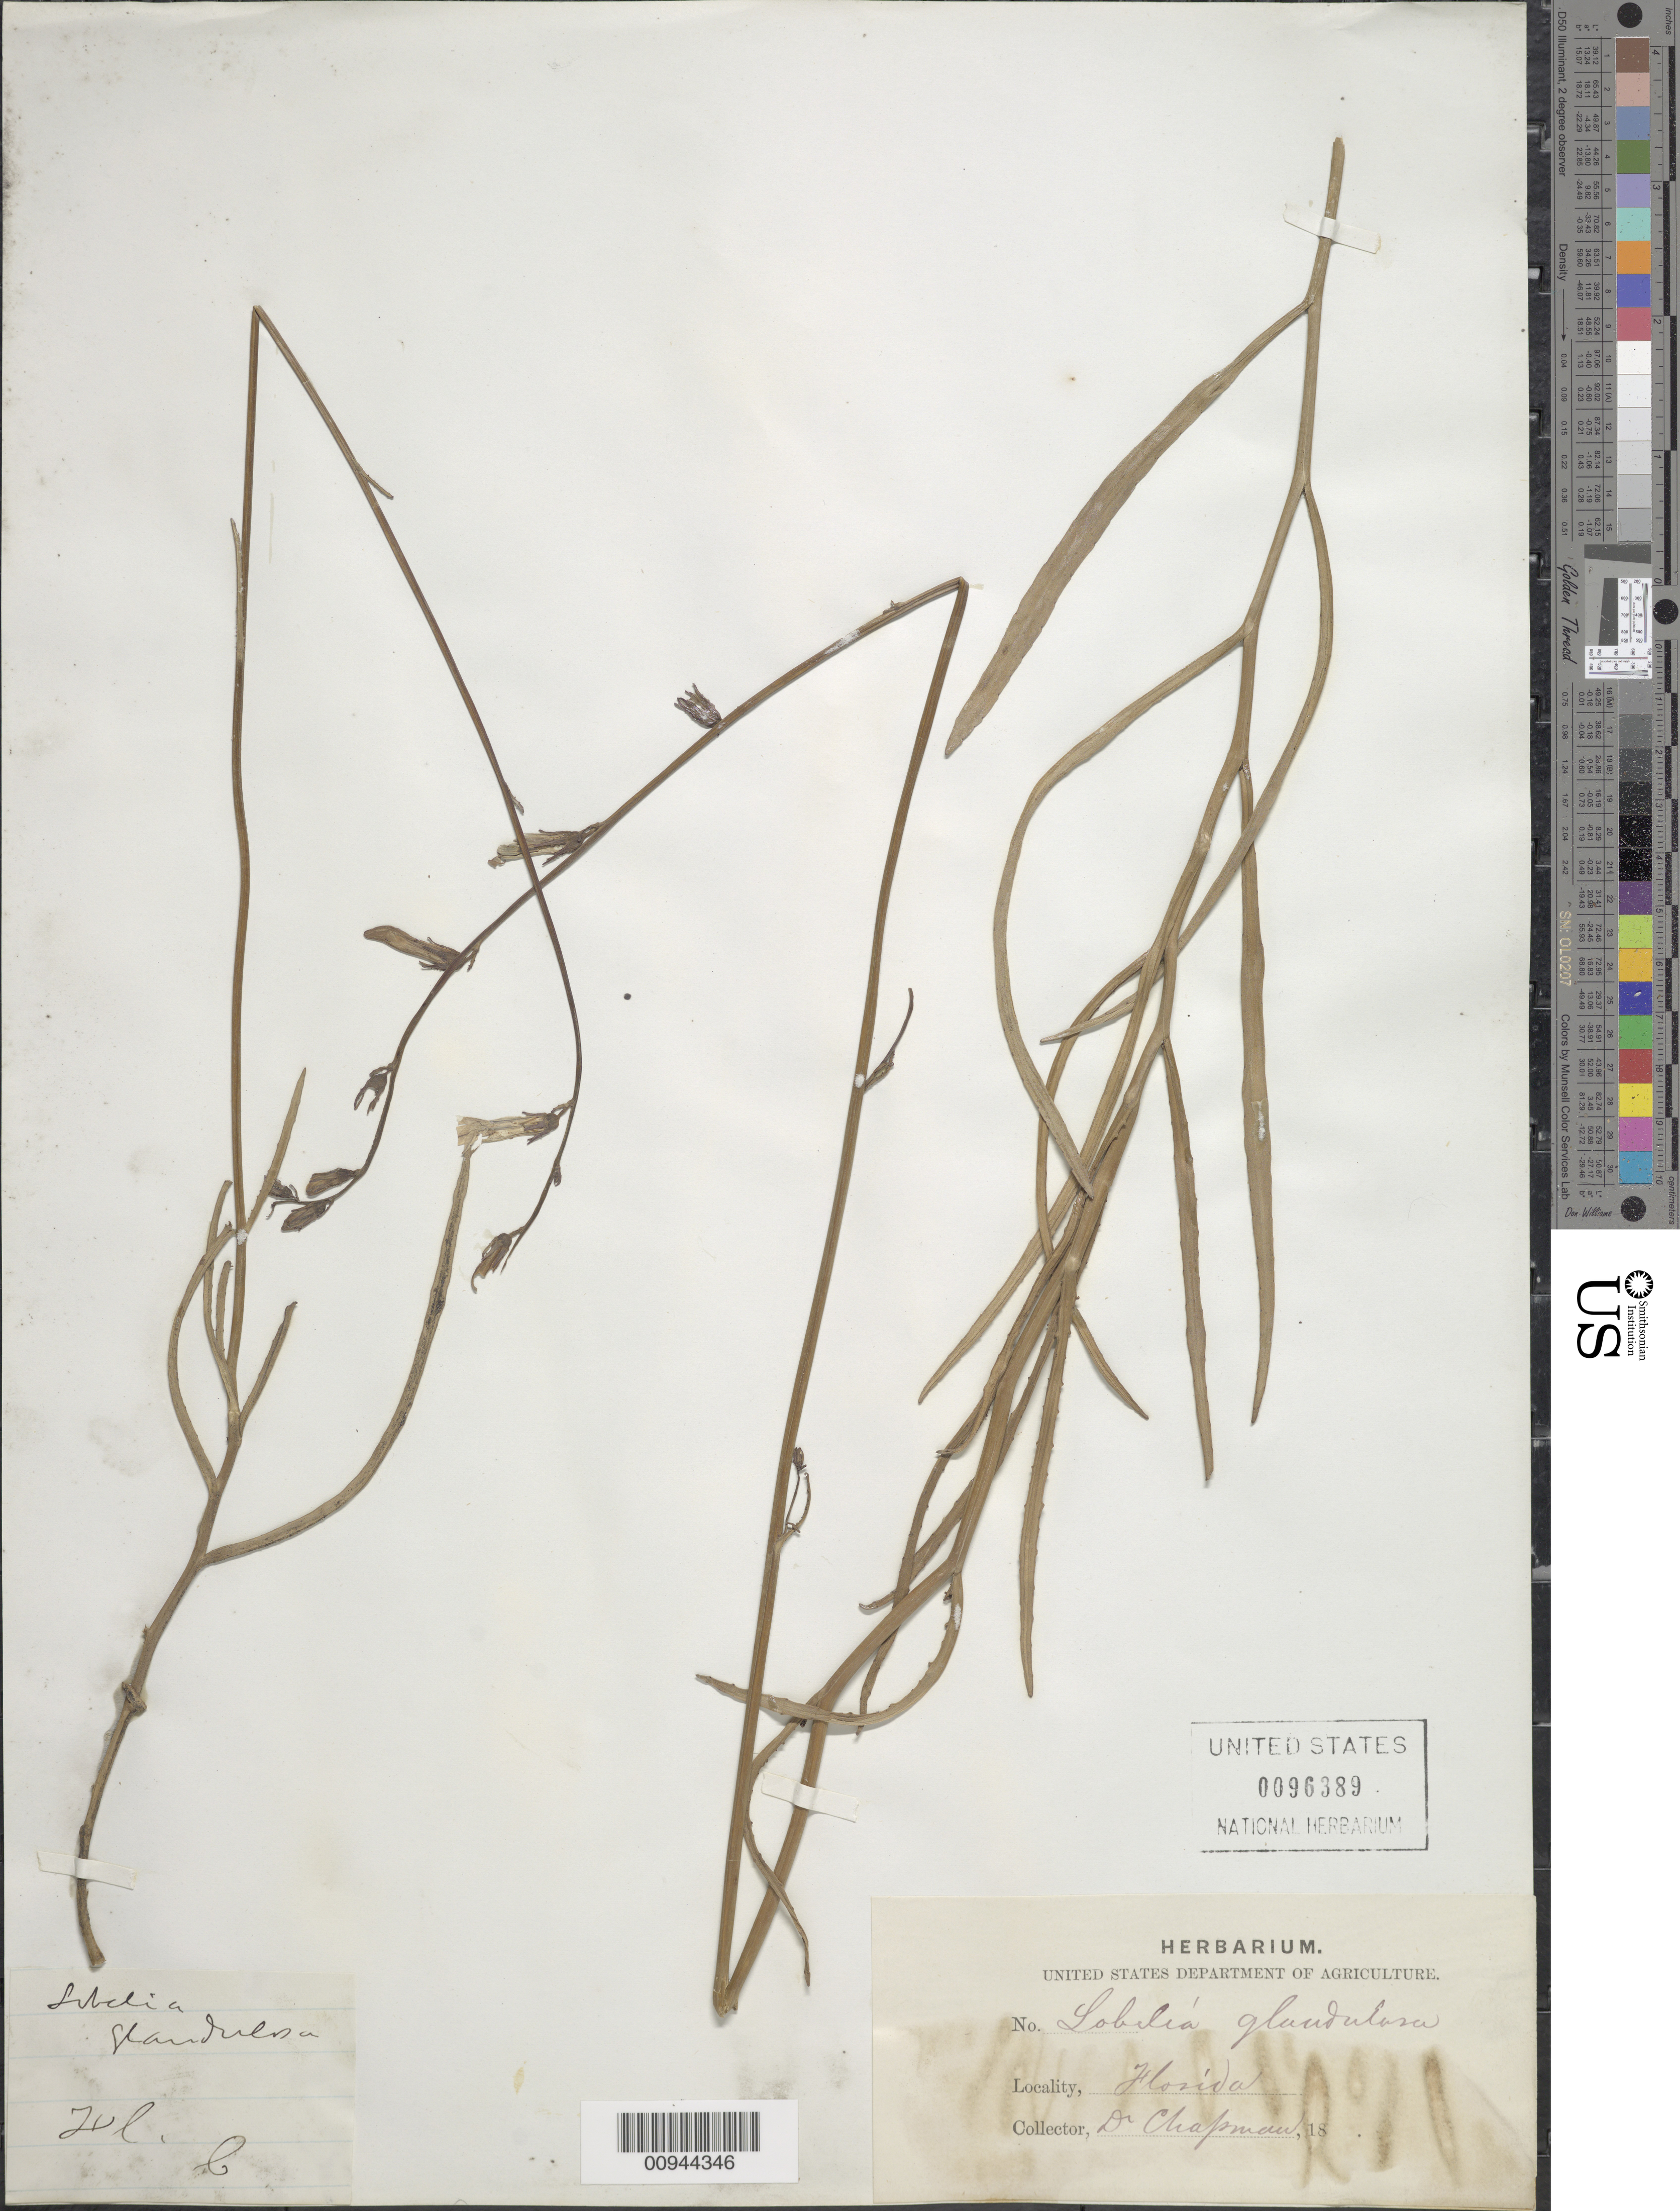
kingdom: Plantae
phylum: Tracheophyta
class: Magnoliopsida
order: Asterales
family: Campanulaceae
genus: Lobelia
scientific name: Lobelia glandulosa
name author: Walter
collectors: A. W. Chapman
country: United States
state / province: Florida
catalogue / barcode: US 96389